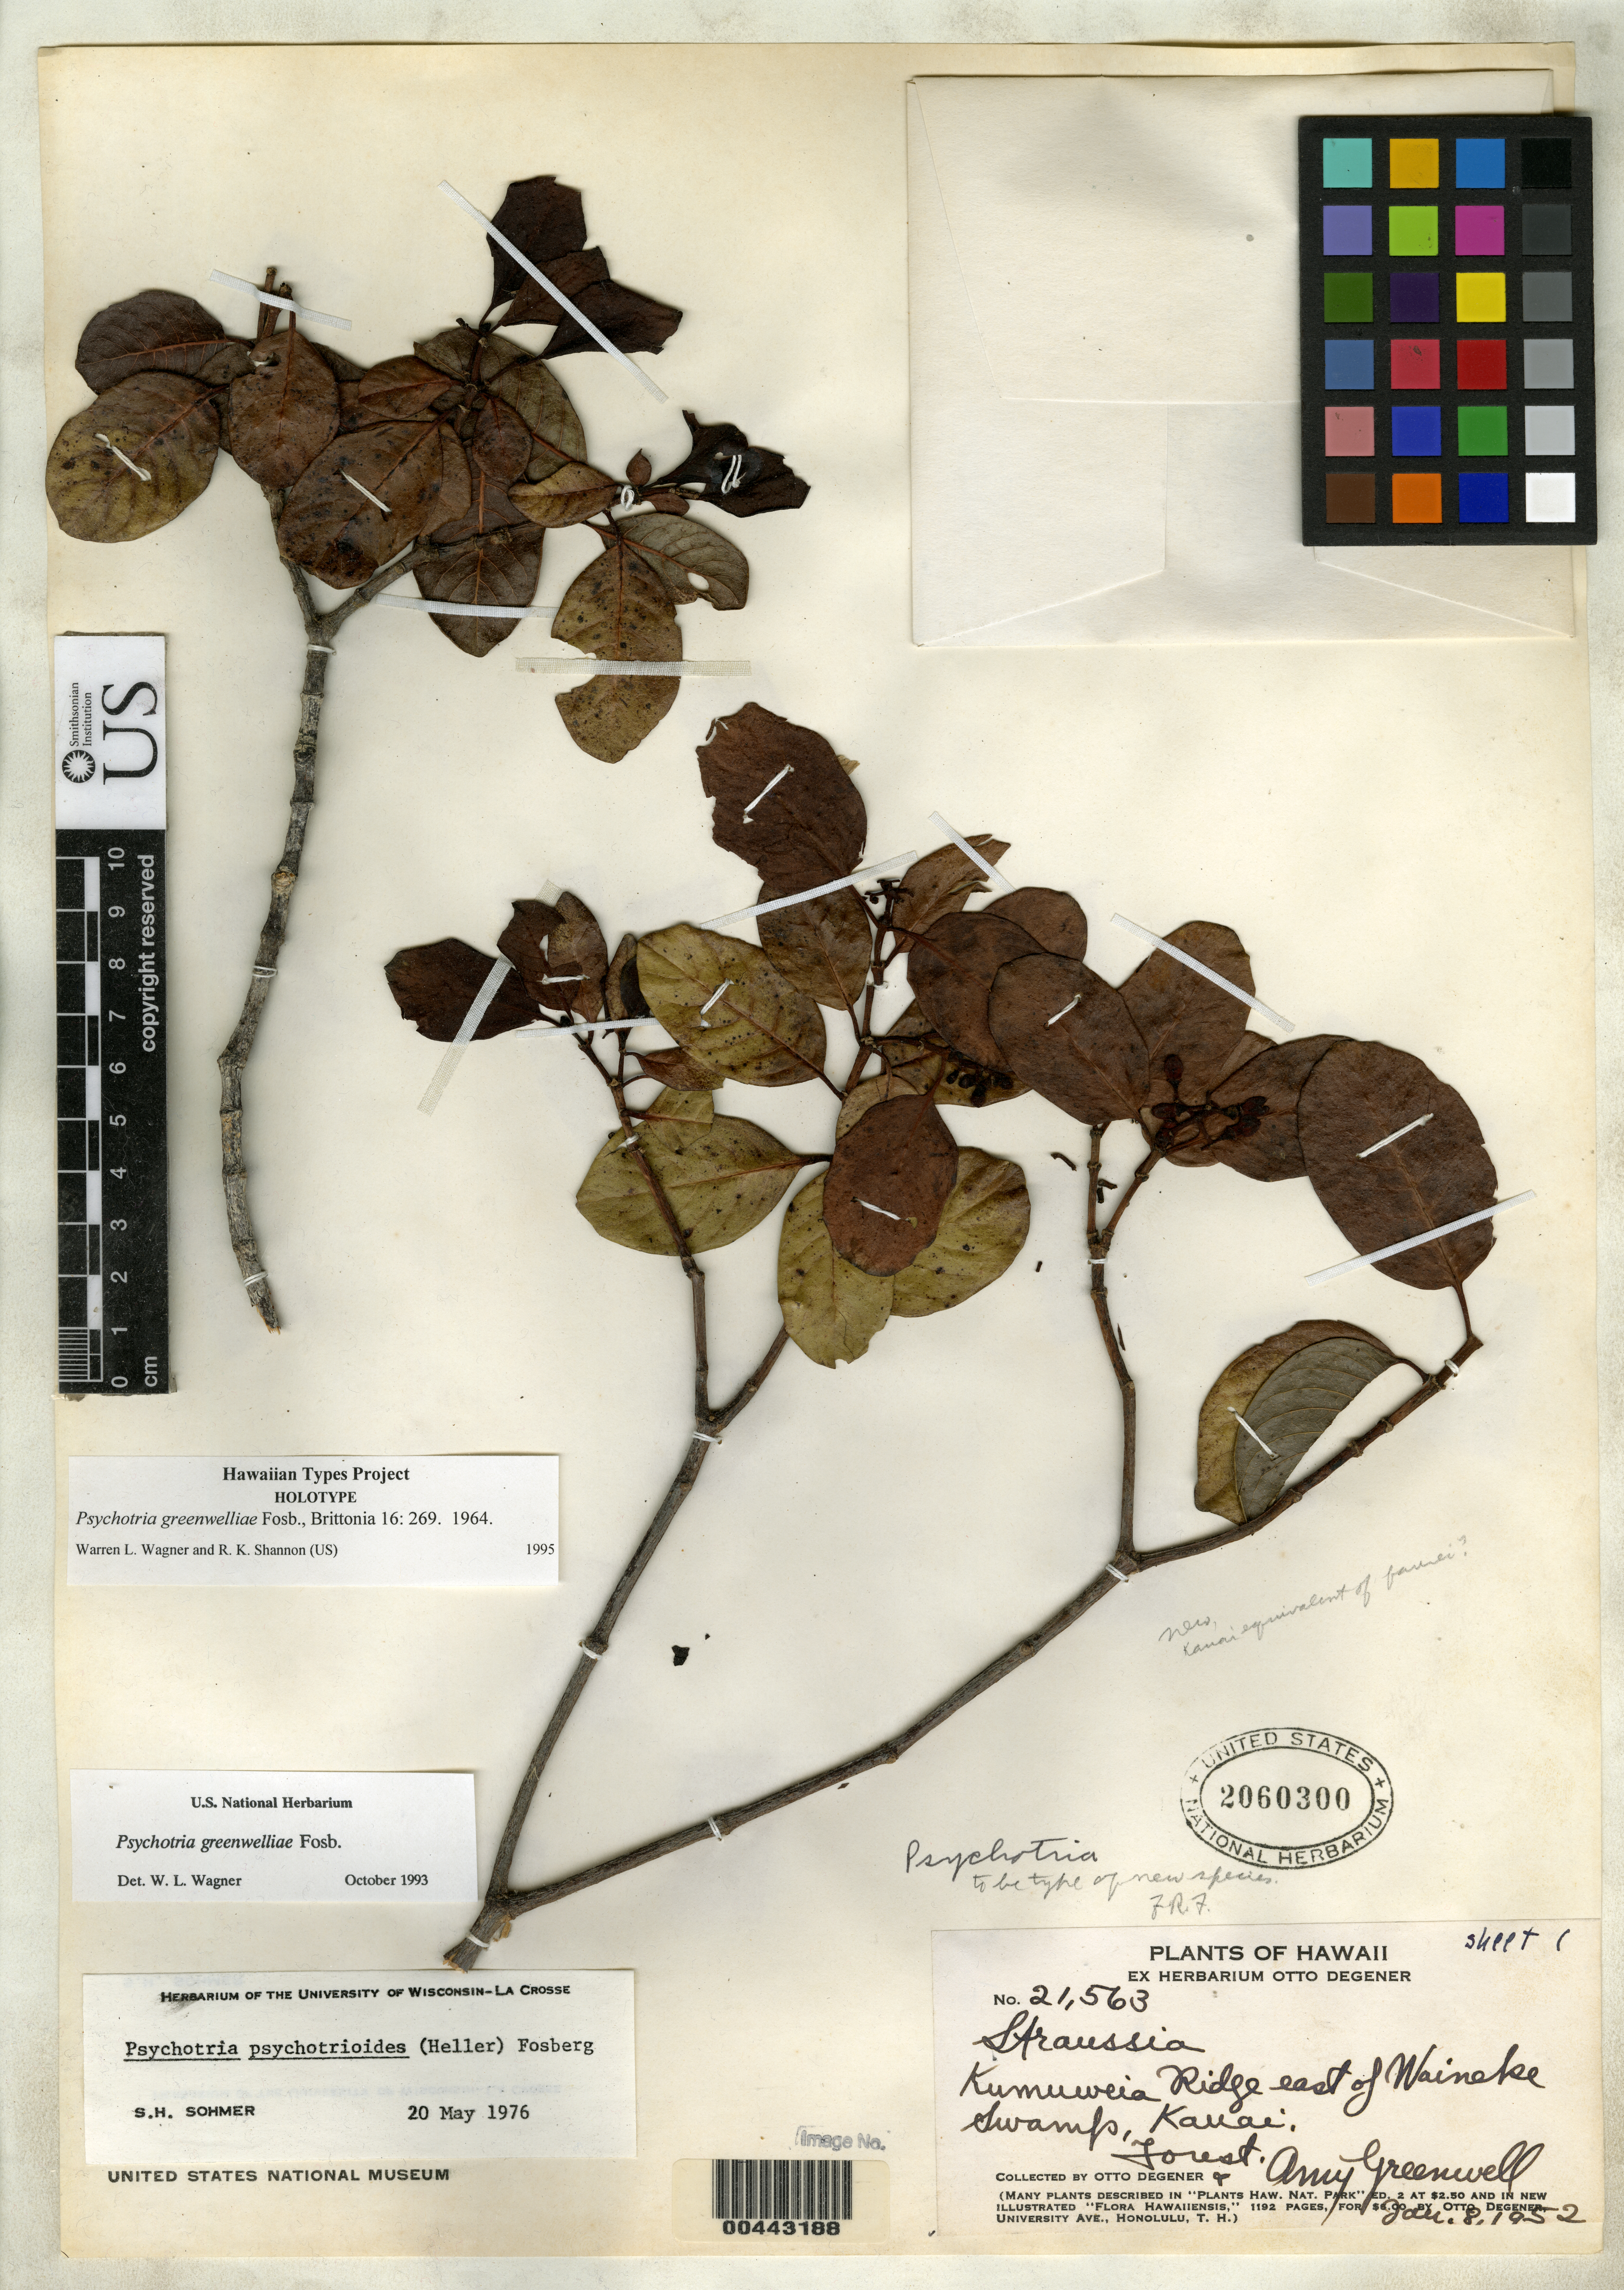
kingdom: Plantae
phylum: Tracheophyta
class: Magnoliopsida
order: Gentianales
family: Rubiaceae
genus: Psychotria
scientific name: Psychotria greenwelliae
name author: Fosberg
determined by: Wagner, W. L., (BOT), Smithsonian Institution - National Museum of Natural History (UNITED STATES)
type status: Holotype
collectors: O. Degener & A. B. Greenwell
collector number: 21563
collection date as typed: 08 Jan 1952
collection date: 1952-01-08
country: United States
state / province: Hawaii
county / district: Kauai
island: Kaua'i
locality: Kumuweia Ridge E of Waineke.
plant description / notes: USNH 2060300 & 2186083 annotated as "sheet 1" & "sheet 2" respectively (by Fosberg?) but second sheet annotated as isotype by Wagner & Shannon (1995).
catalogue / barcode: US 2060300